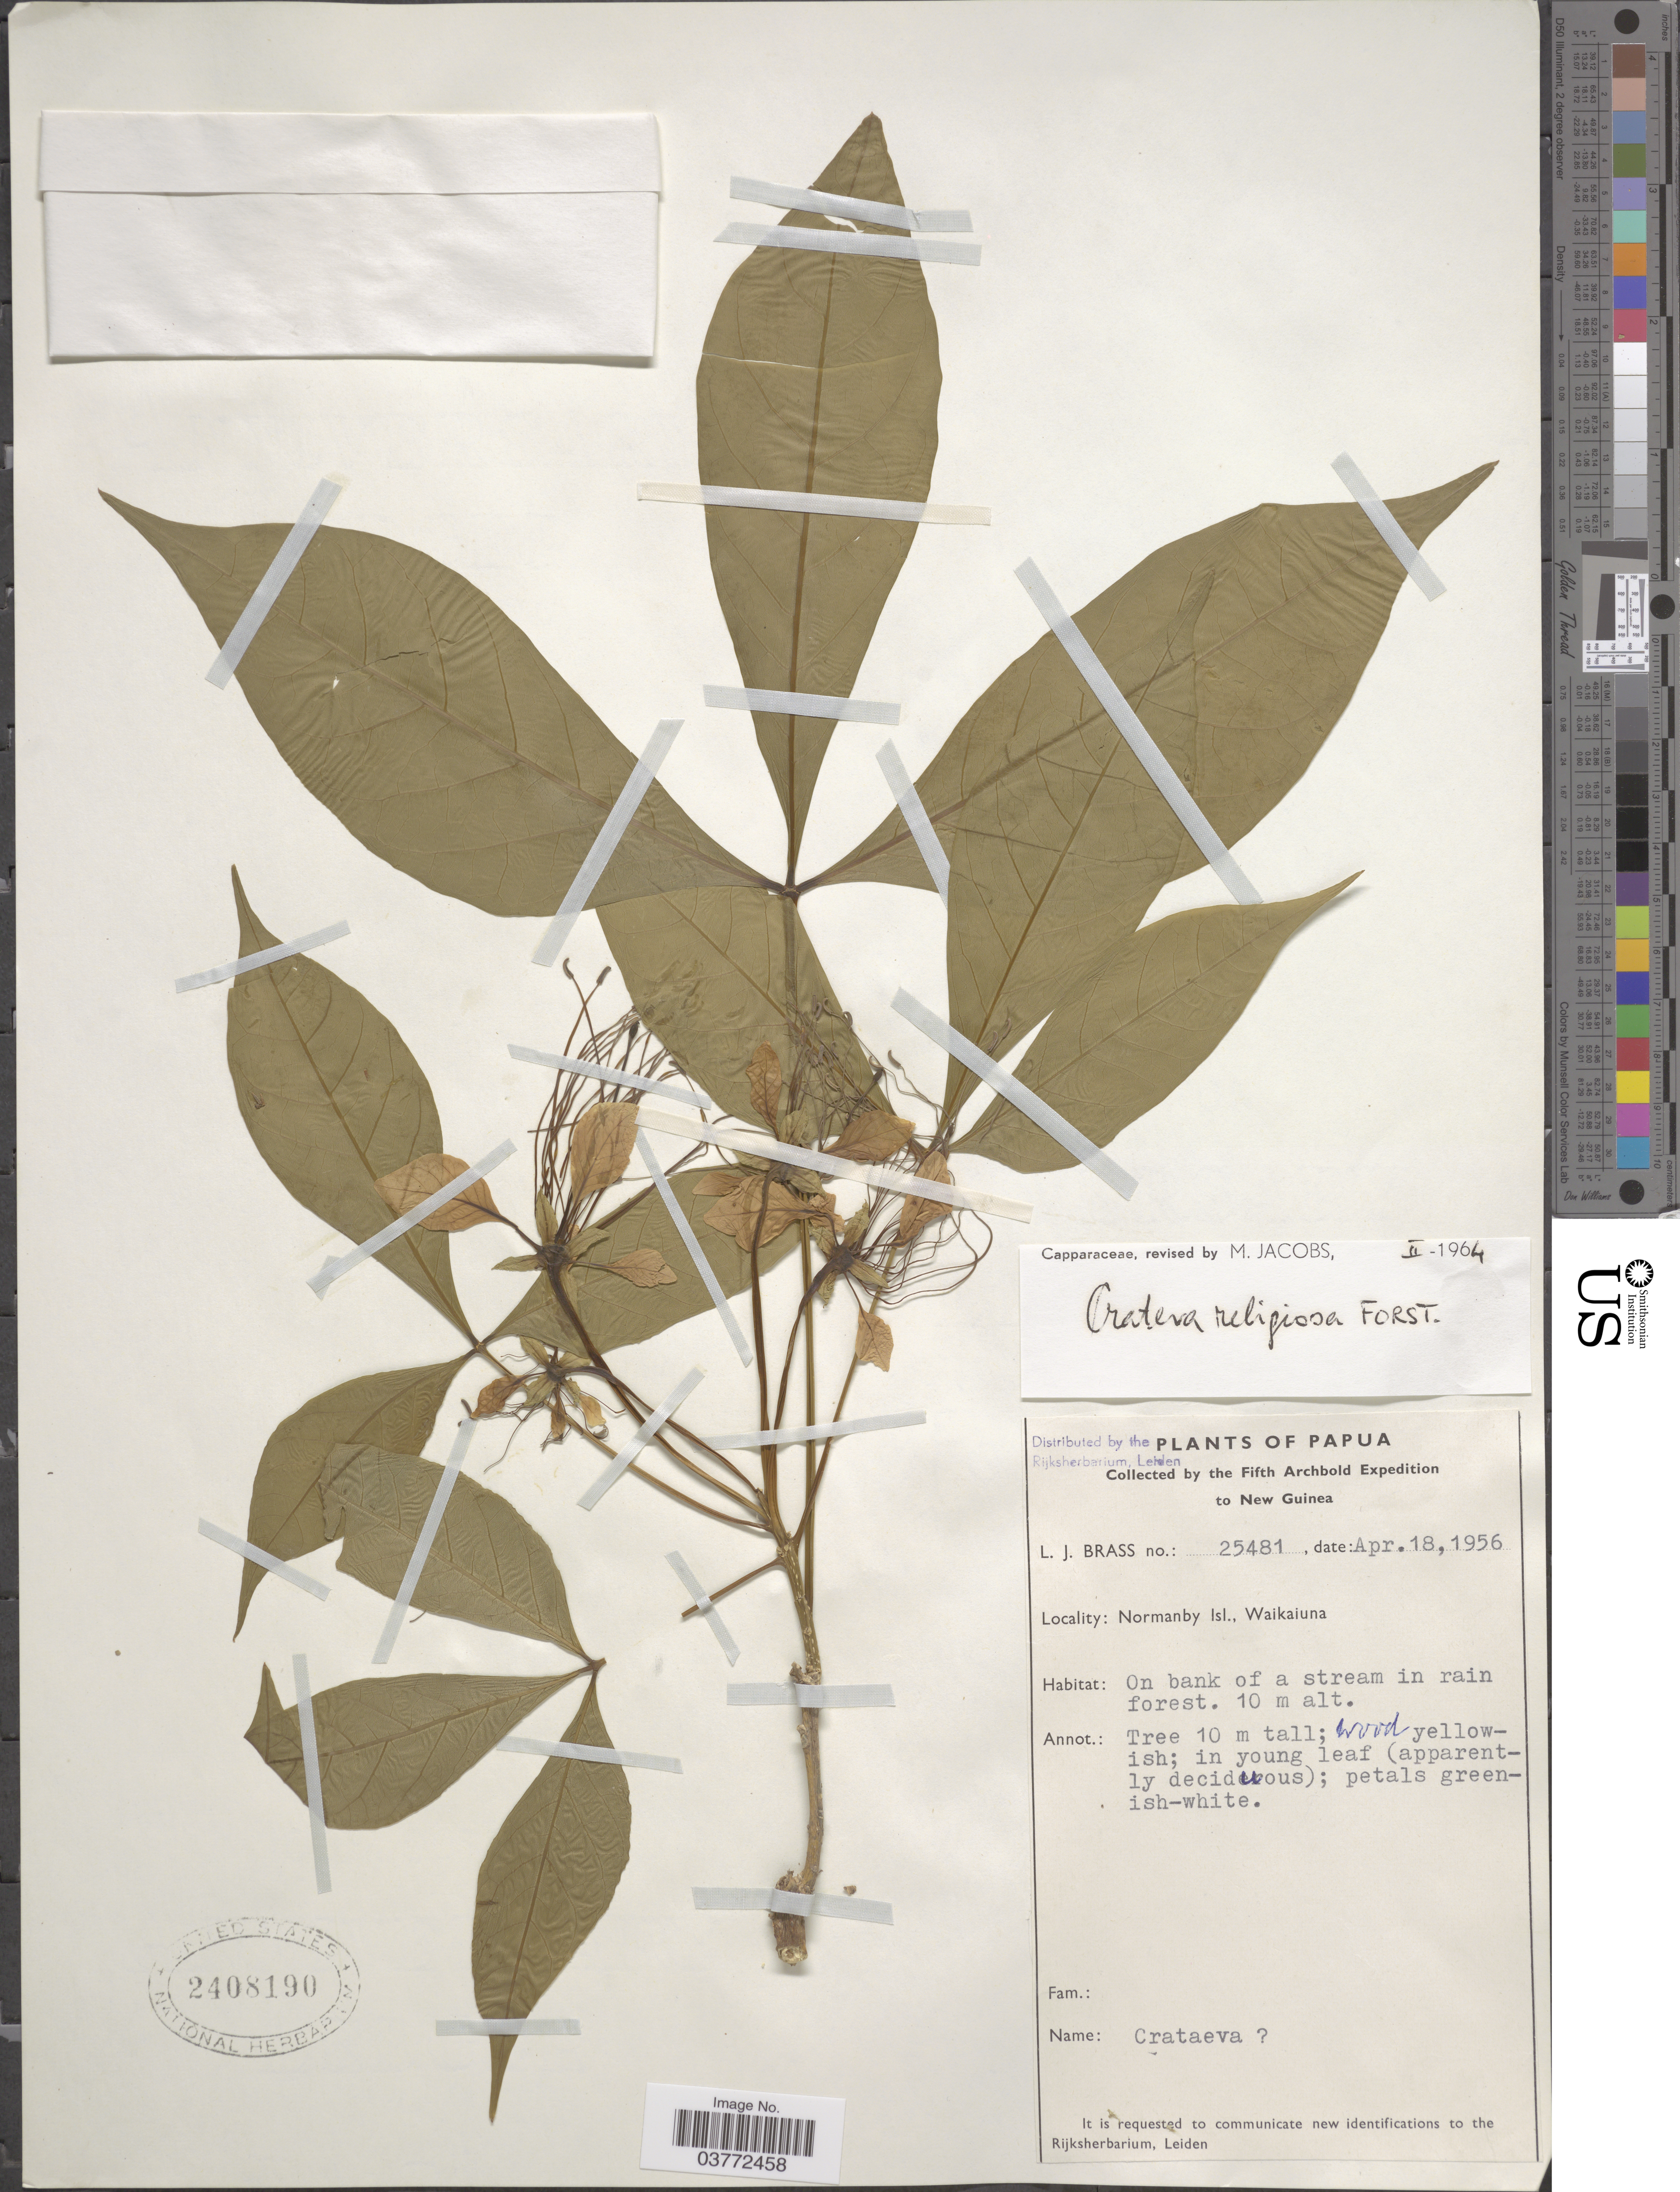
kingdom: Plantae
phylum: Tracheophyta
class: Magnoliopsida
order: Brassicales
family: Capparaceae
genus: Crateva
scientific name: Crateva religiosa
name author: G. Forst.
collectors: L. J. Brass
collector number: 25481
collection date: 1956-04-18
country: Papua New Guinea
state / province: Milne Bay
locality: New Guinea. Normanby Isl., Waikaiuna. On bank of a stream in rain forest.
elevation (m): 10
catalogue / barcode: US 2408190